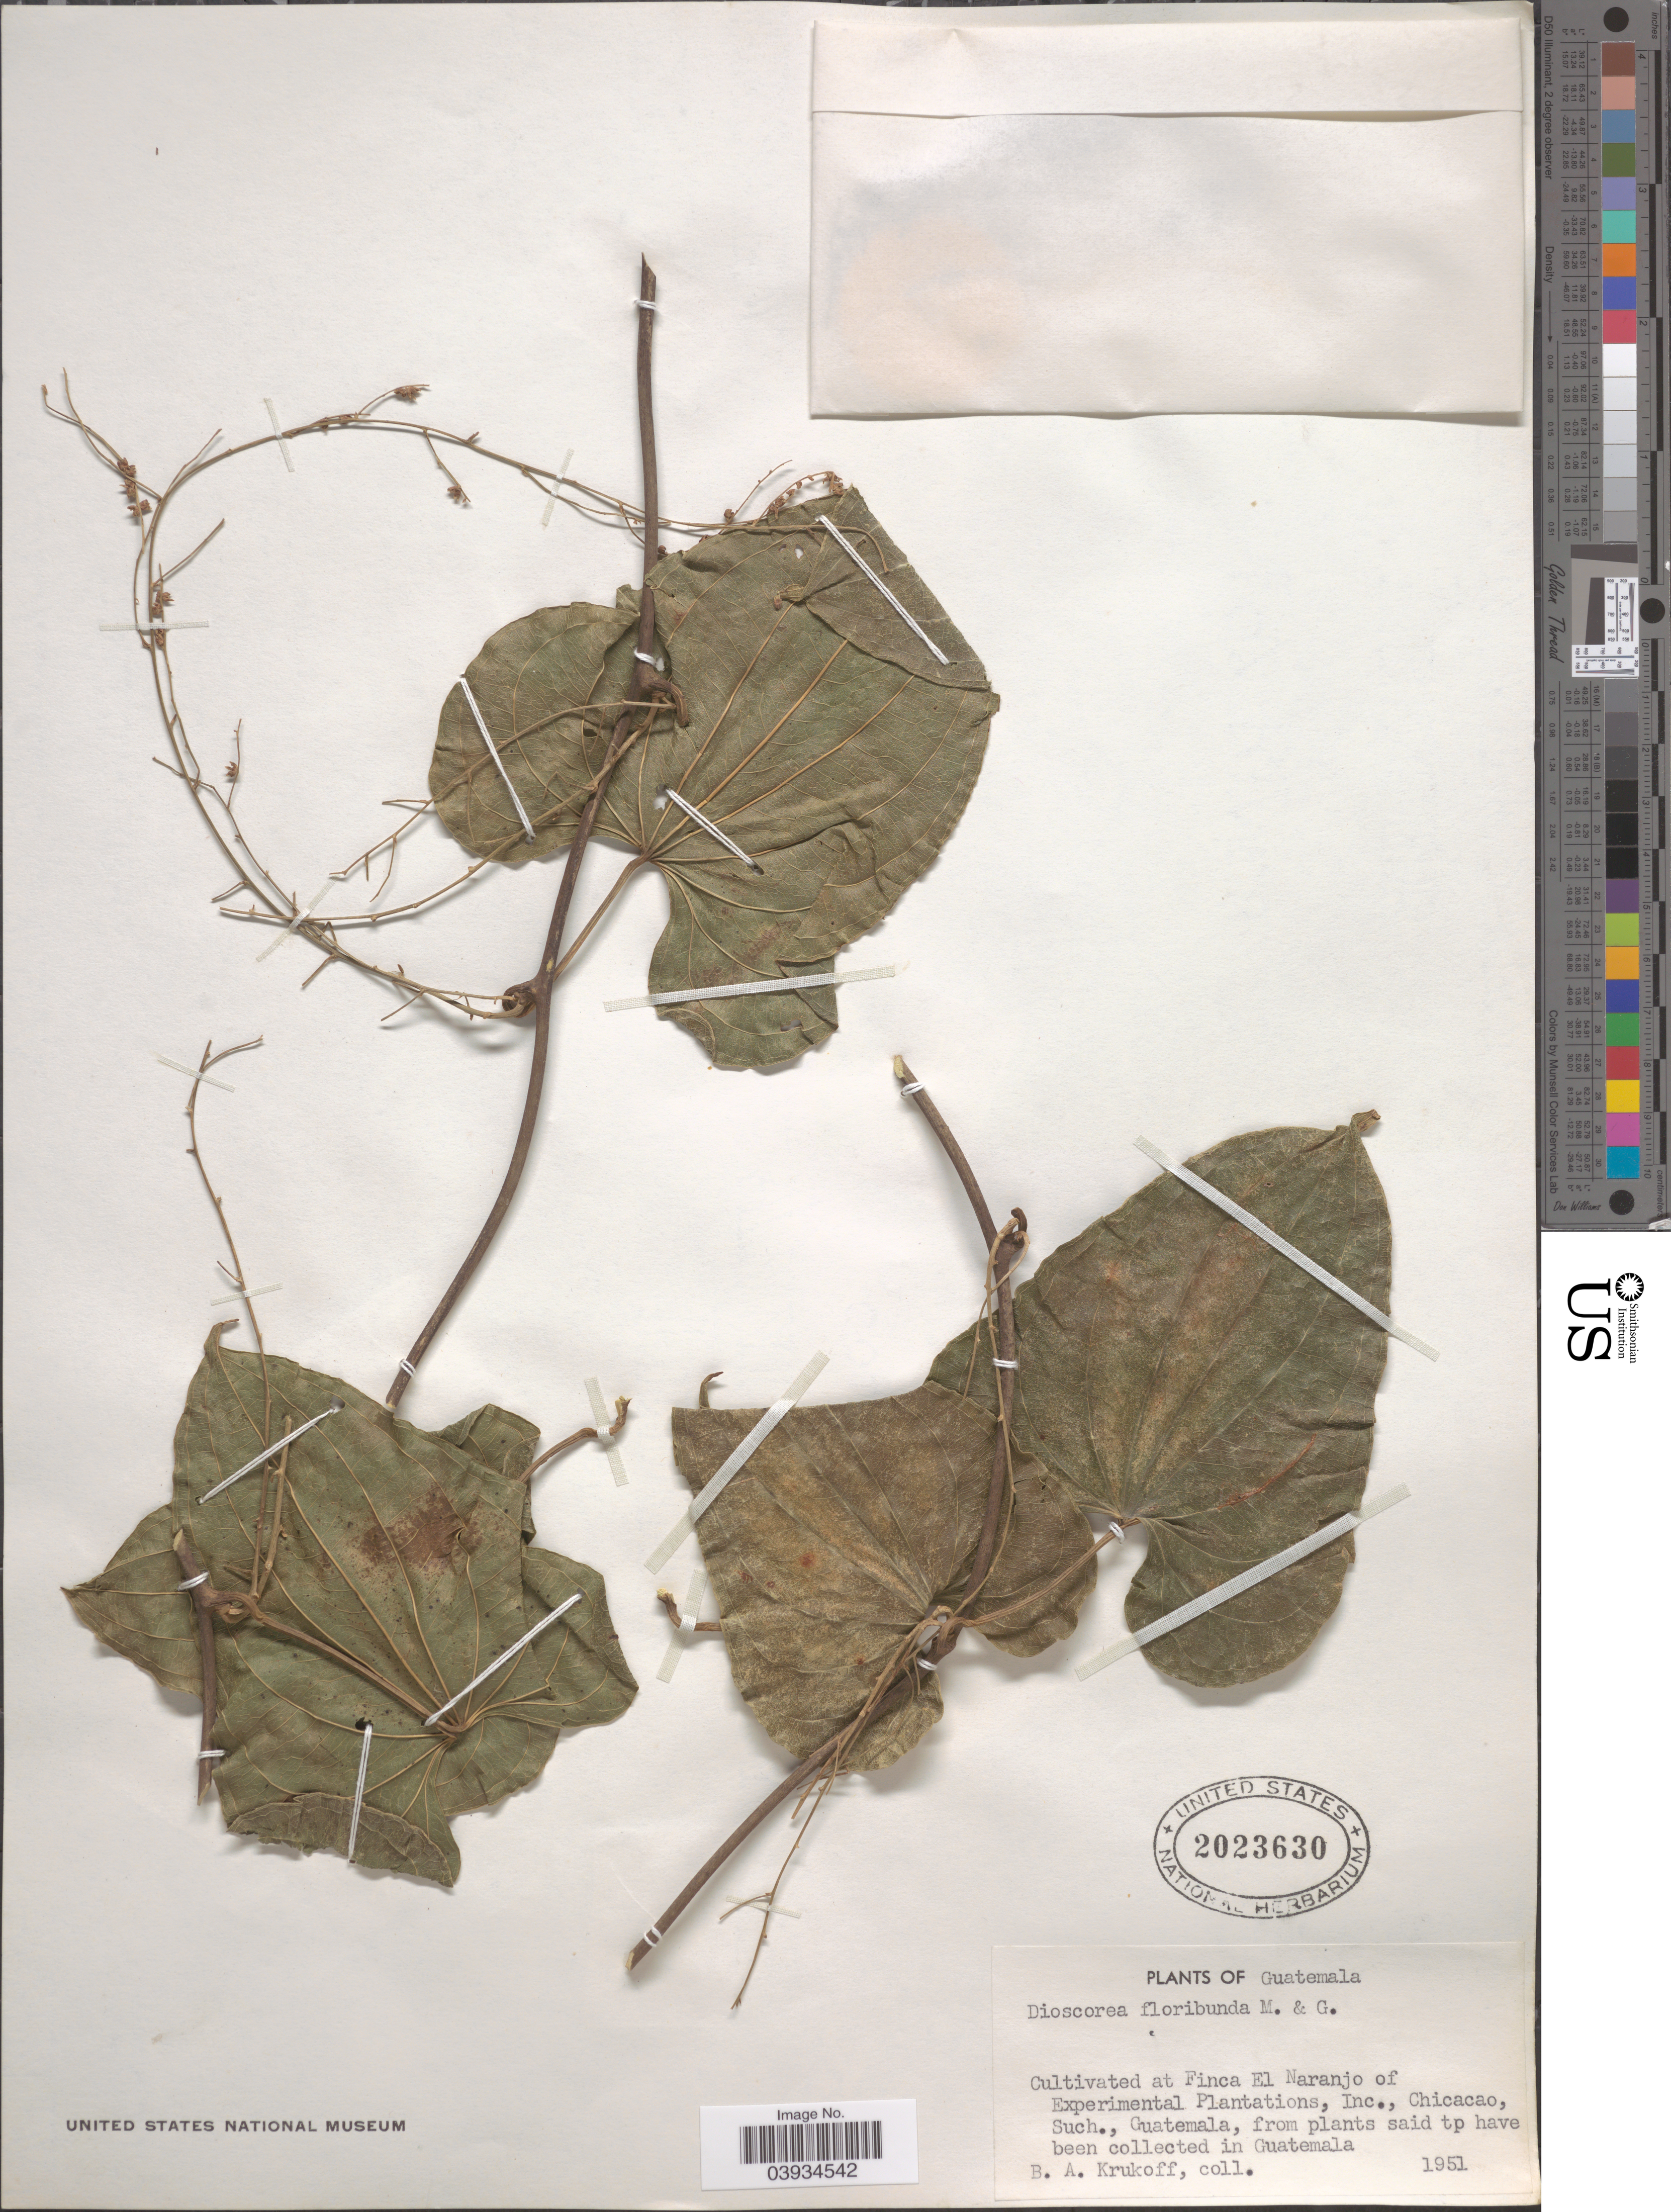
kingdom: Plantae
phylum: Tracheophyta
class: Liliopsida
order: Dioscoreales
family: Dioscoreaceae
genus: Dioscorea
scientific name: Dioscorea floribunda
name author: M. Martens & Galeotti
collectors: B. A. Krukoff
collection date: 1951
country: Guatemala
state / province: Suchitepequez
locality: Finca El Naranjo of Experimental Plantations, Inc., Chicacao, Such.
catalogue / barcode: US 2023630